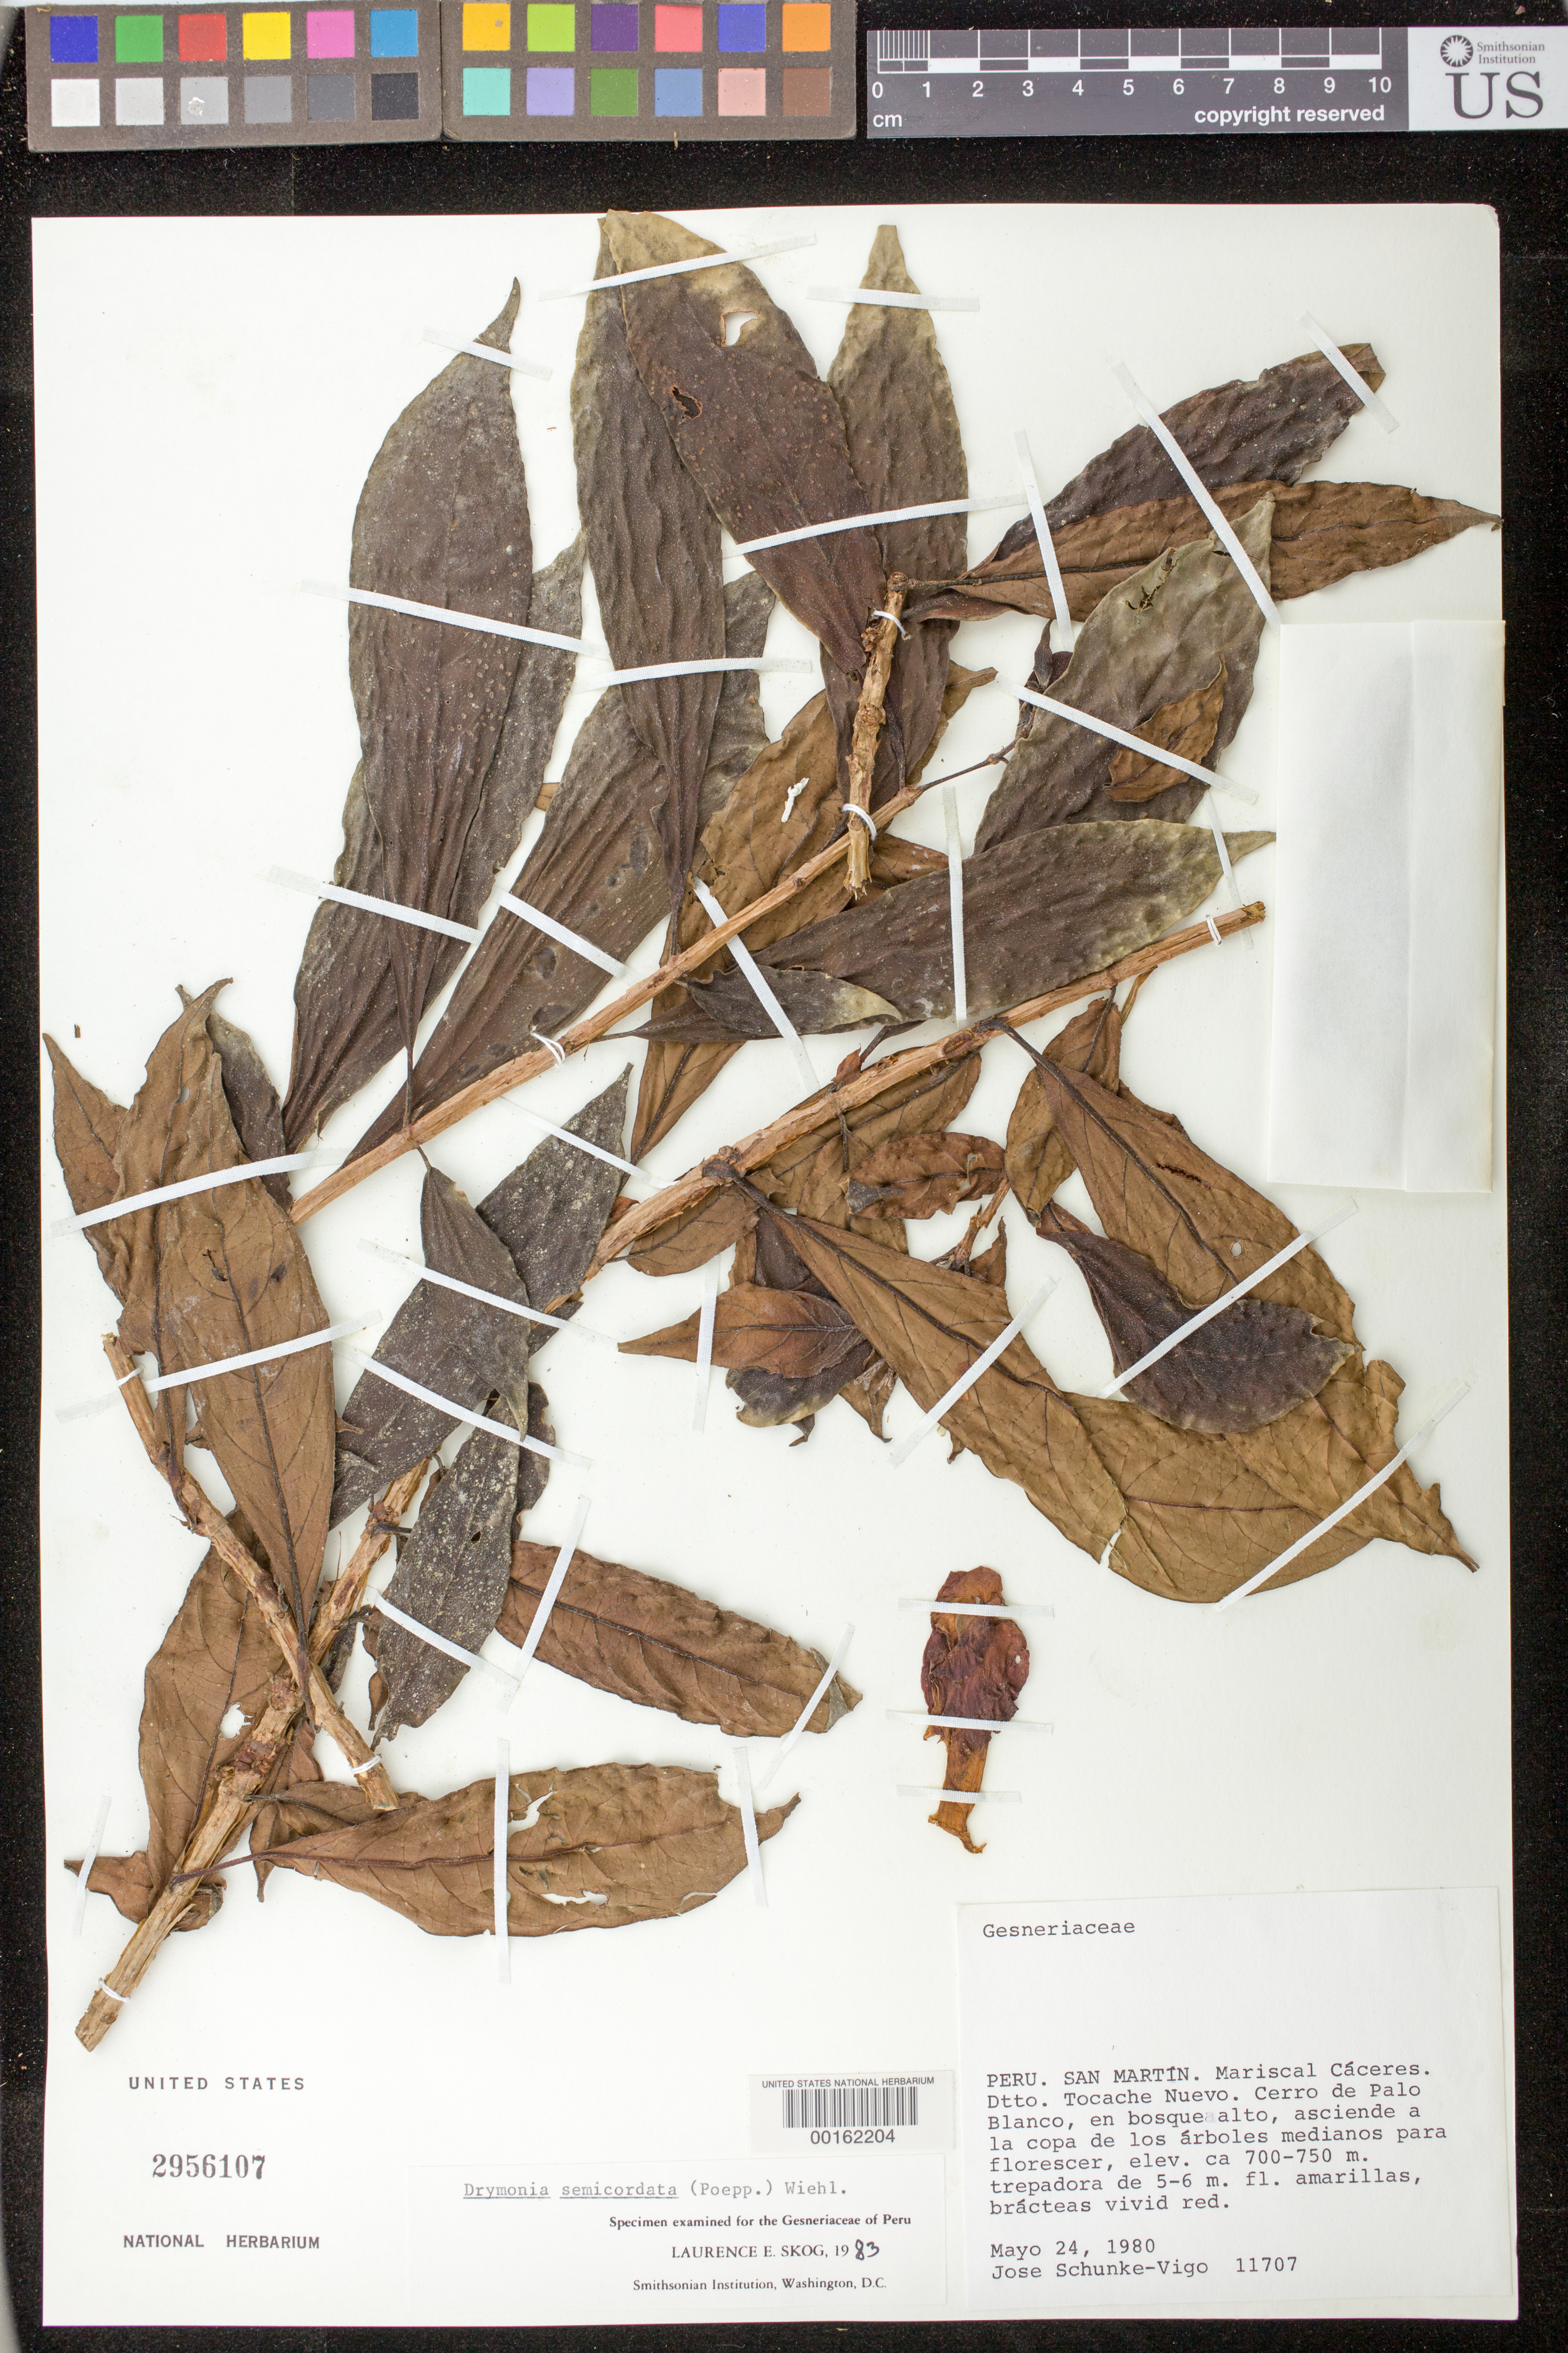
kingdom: Plantae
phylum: Tracheophyta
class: Magnoliopsida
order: Lamiales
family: Gesneriaceae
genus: Drymonia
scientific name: Drymonia semicordata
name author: (Poepp.) Wiehler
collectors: J. Schunke Vigo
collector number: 11707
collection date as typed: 24 May 1980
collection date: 1980-05-24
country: Peru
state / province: San Martín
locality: Prov. Mariscal Cáceres, Dtto. Tocache Nuevo, Cerro de Palo Blanco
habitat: In tall forest, growing to tops of average-sized trees to flower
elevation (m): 700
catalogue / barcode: US 2956107